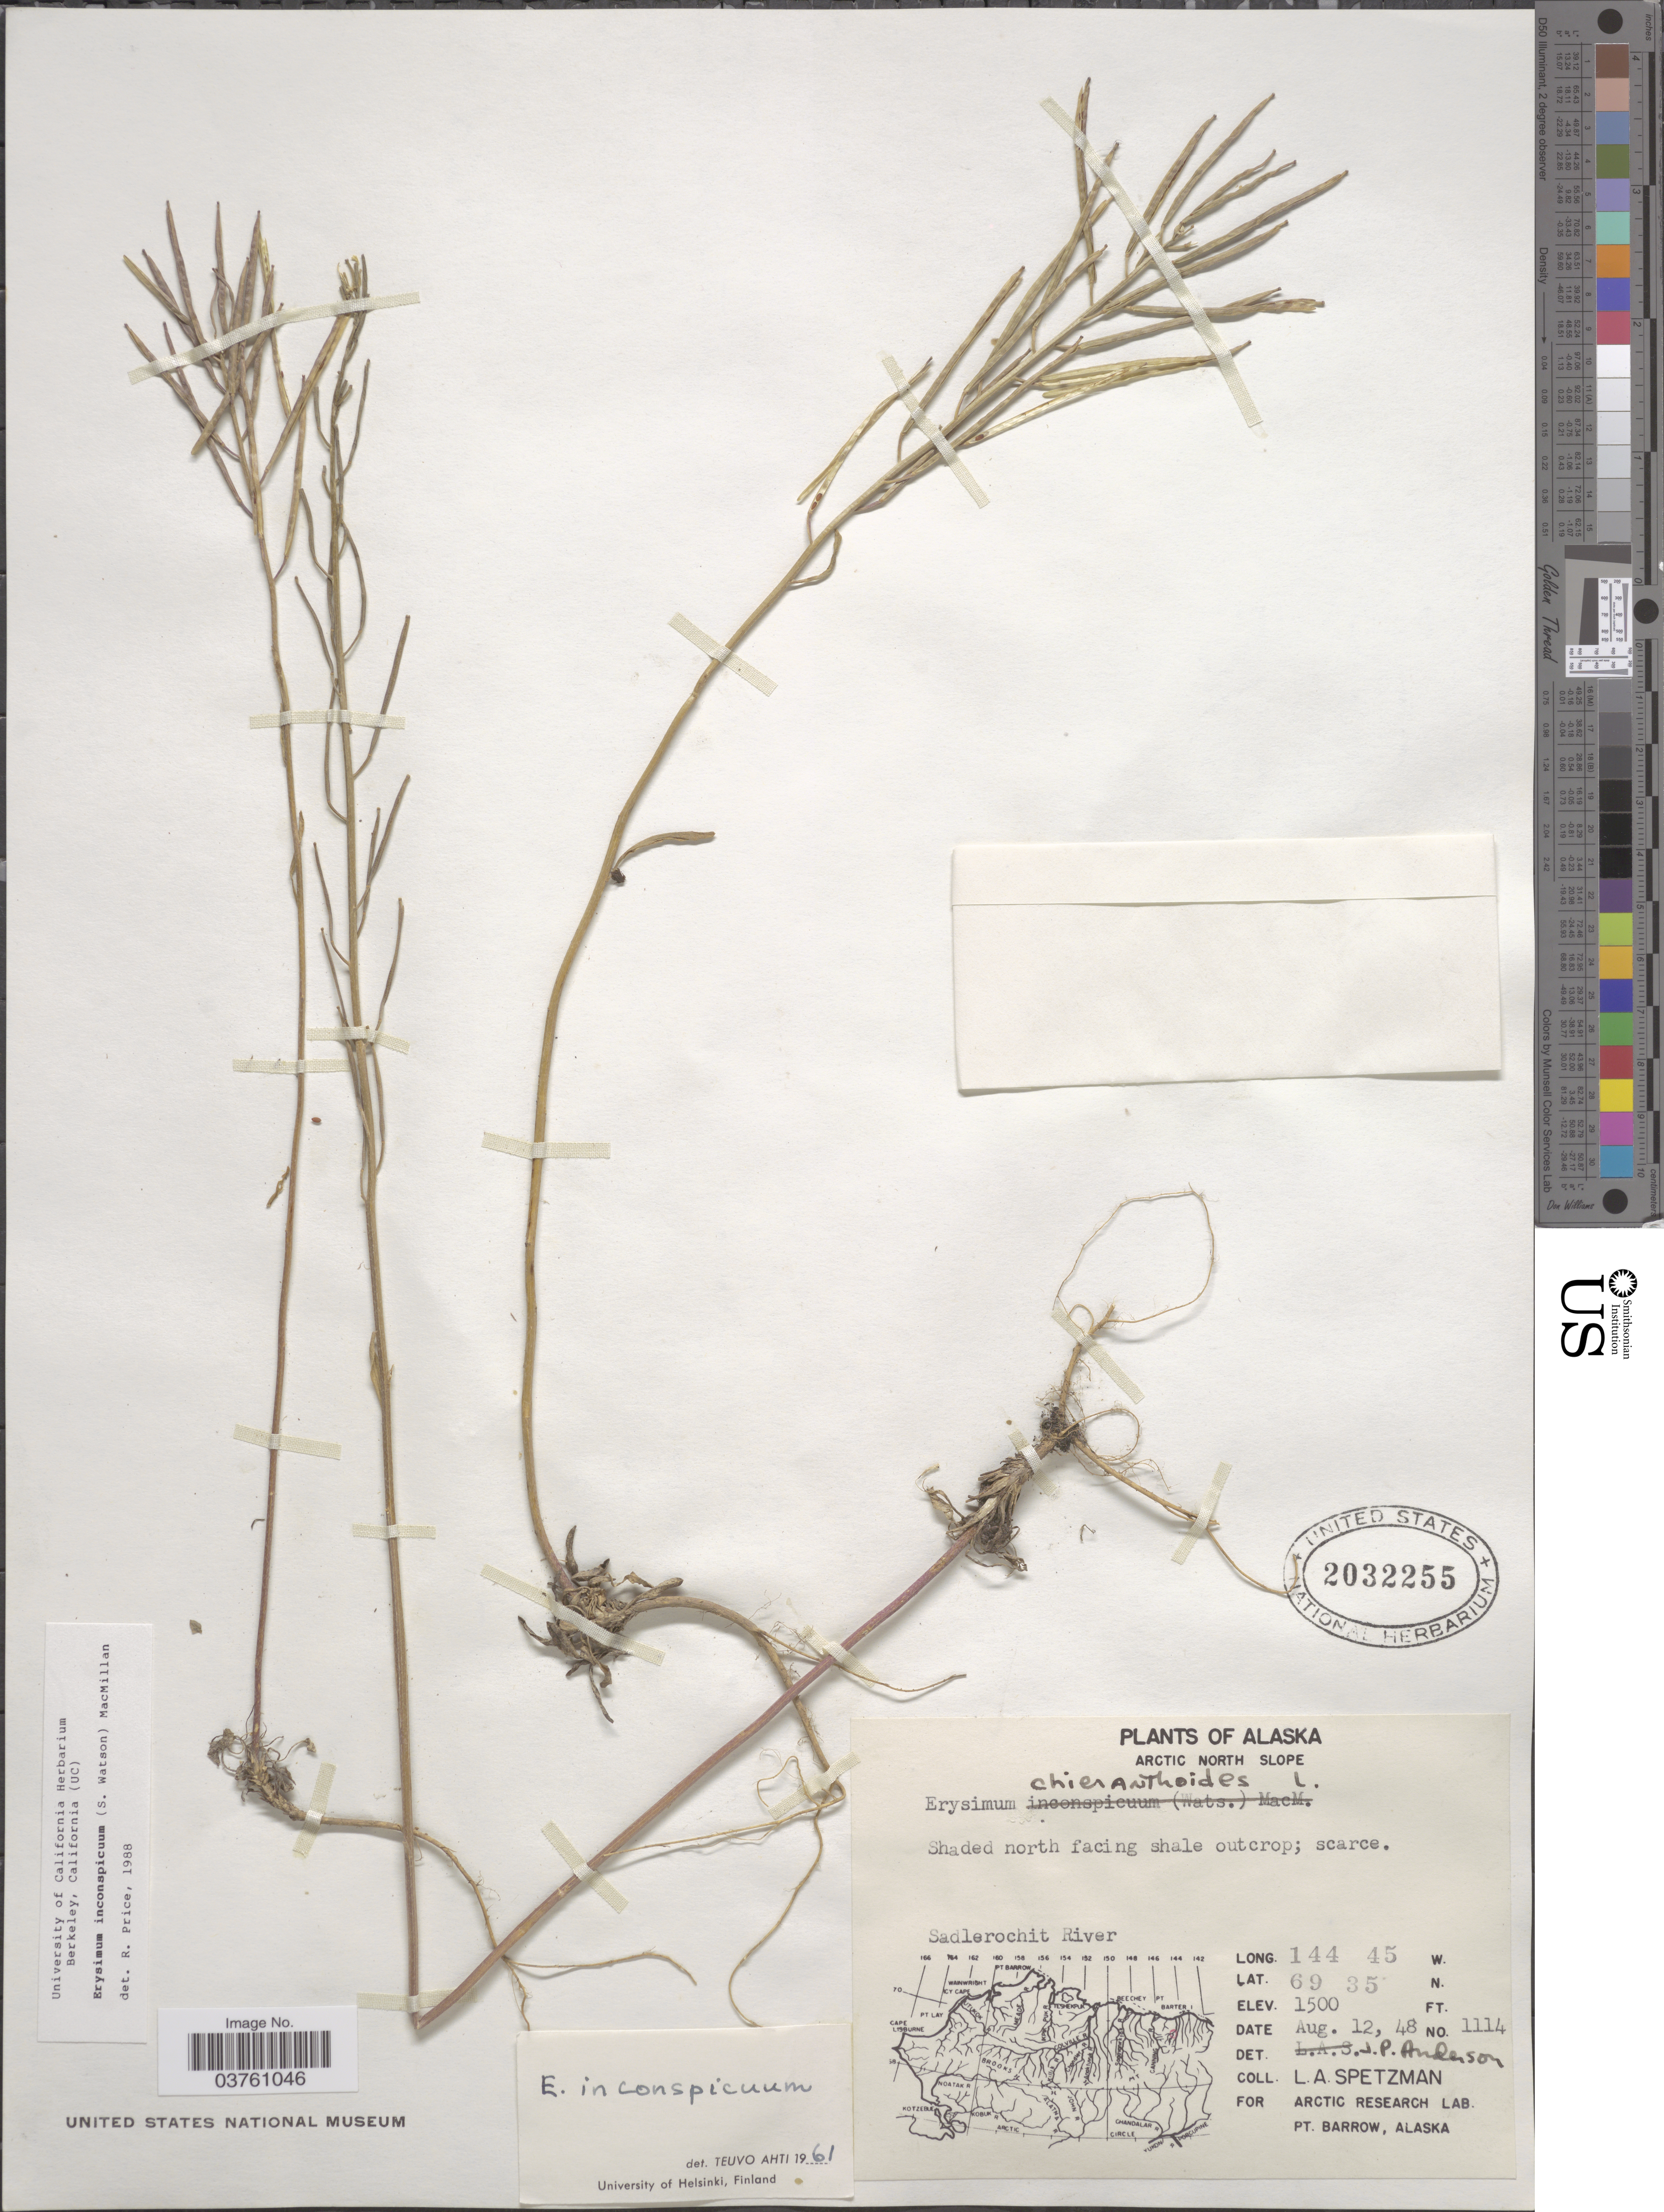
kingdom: Plantae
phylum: Tracheophyta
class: Magnoliopsida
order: Brassicales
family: Brassicaceae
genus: Erysimum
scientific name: Erysimum inconspicuum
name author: (S. Watson) MacMill.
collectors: L. Spetzman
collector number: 1114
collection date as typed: Transcribed d/m/y: 12/8/48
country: United States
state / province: Alaska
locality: Arctic North Slope. Sadlerochit River.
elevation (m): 457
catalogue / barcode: US 203255